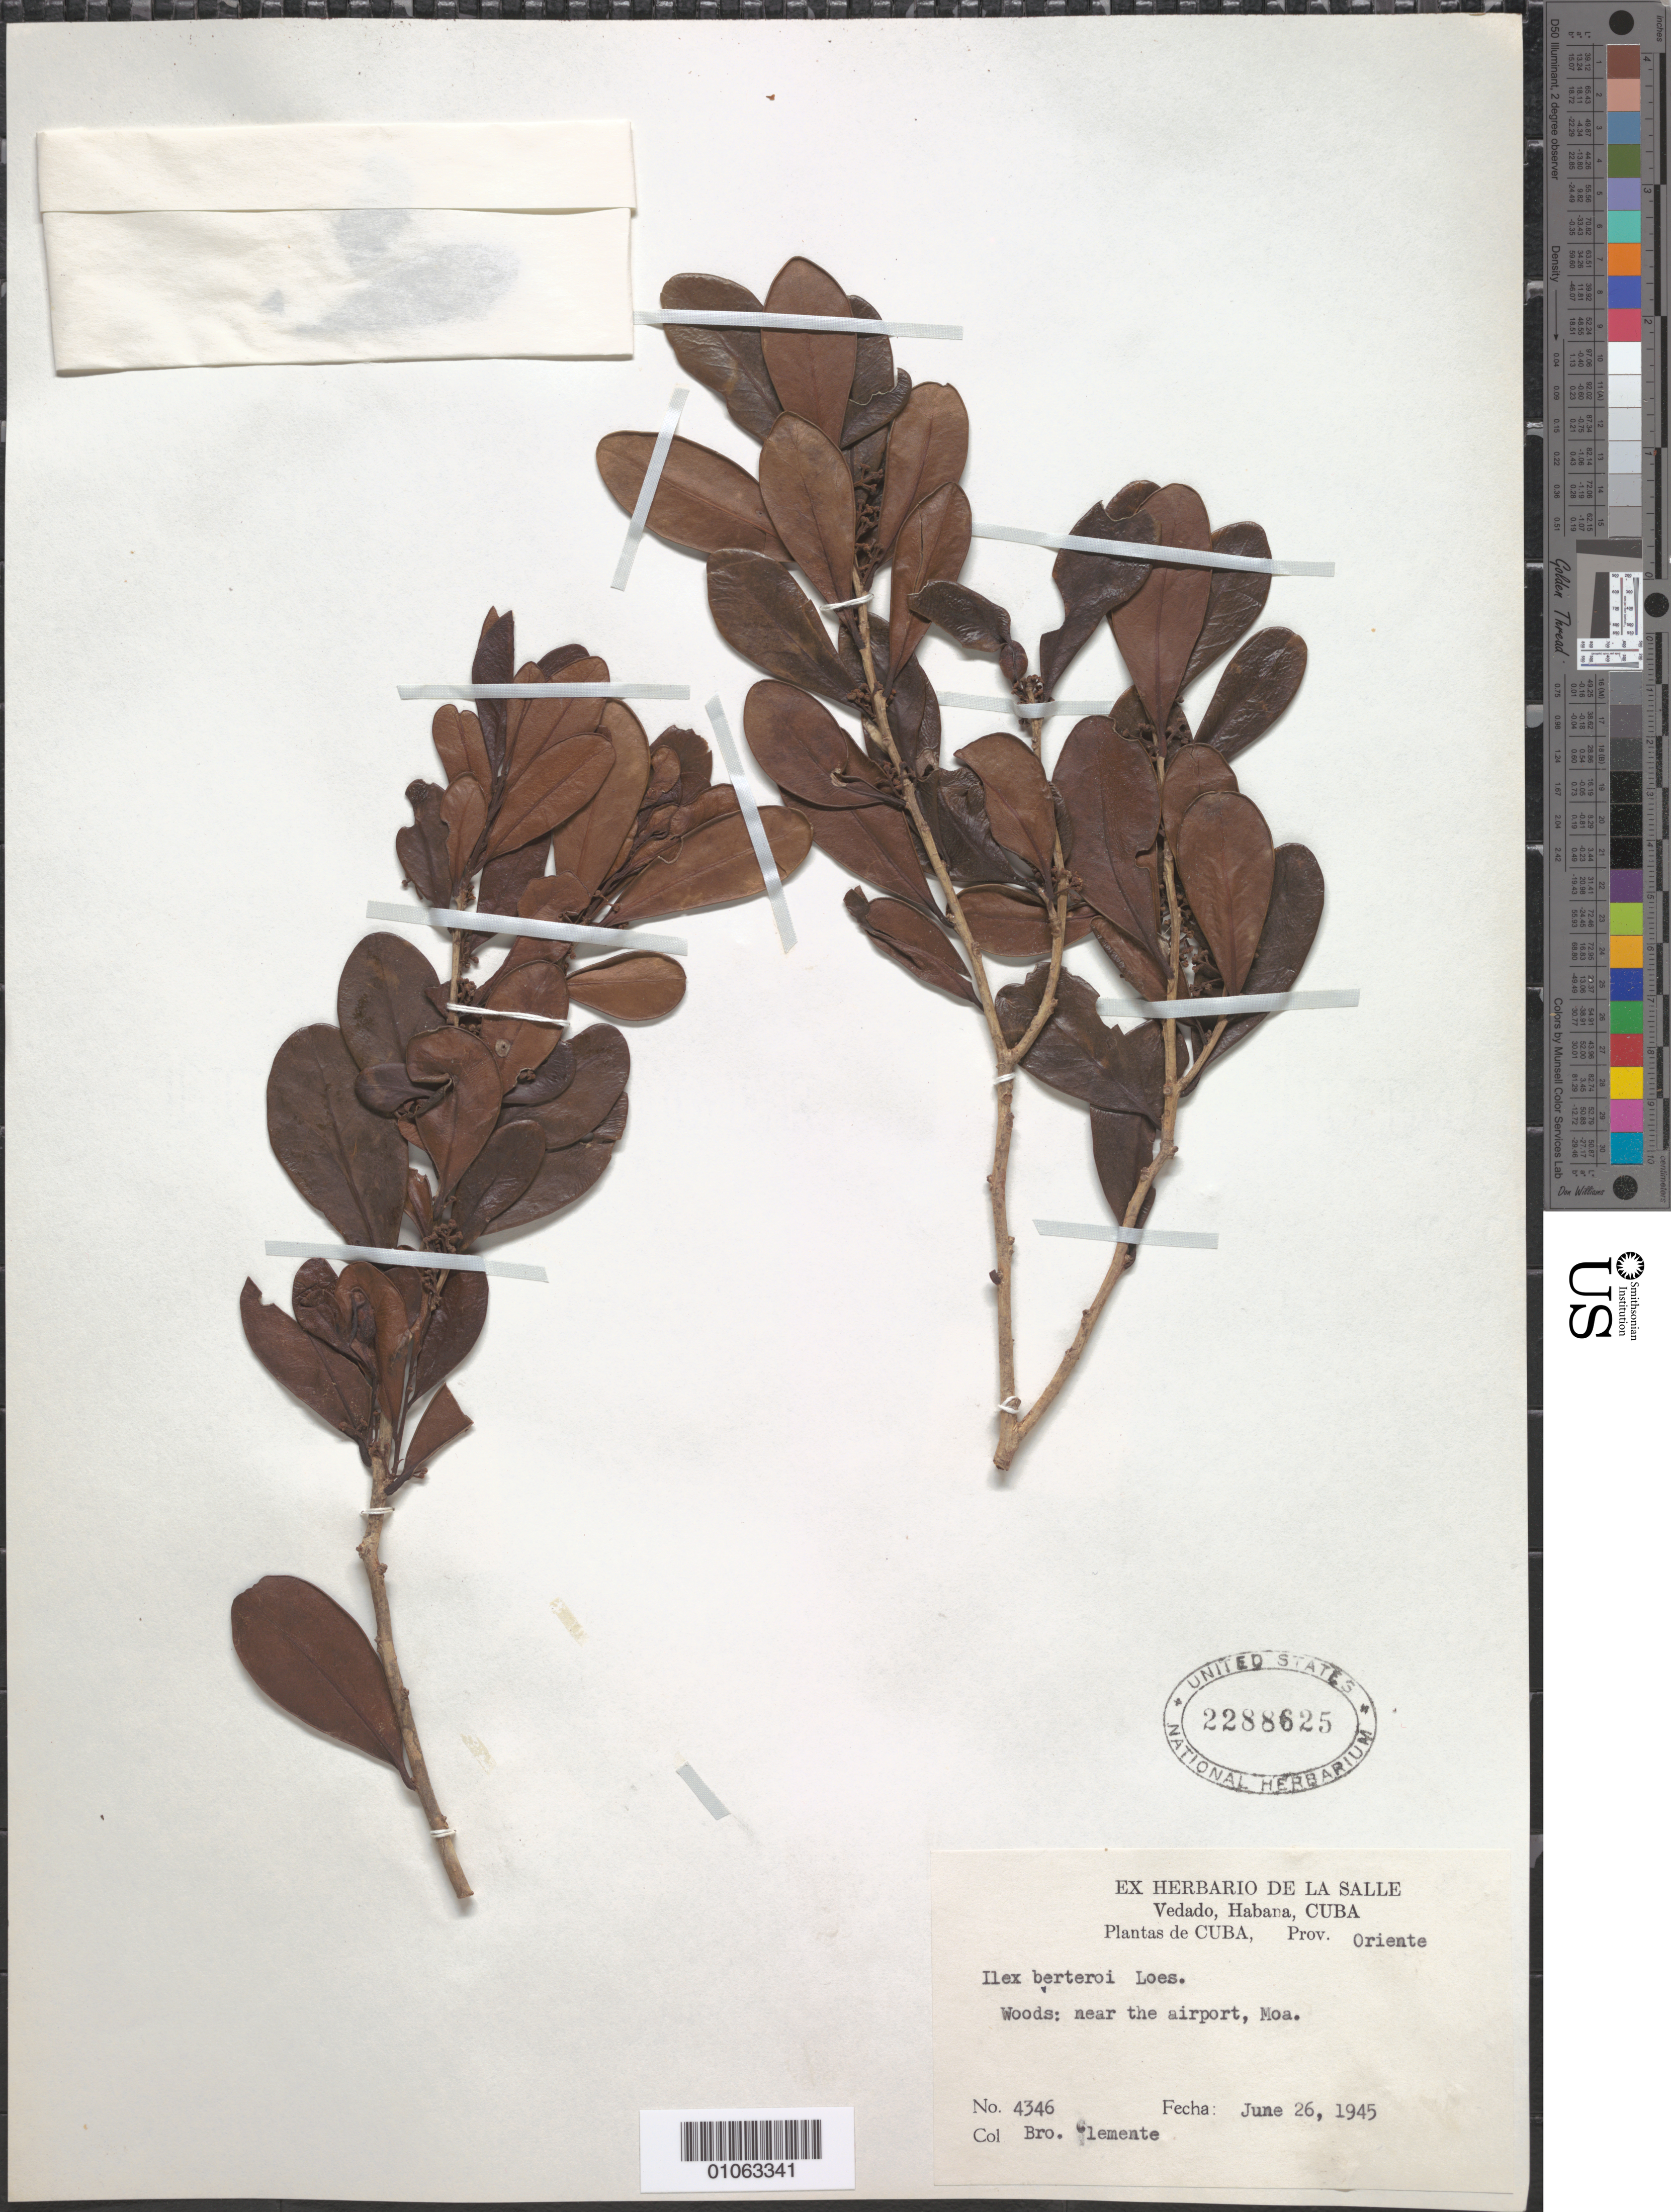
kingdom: Plantae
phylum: Tracheophyta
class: Magnoliopsida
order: Aquifoliales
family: Aquifoliaceae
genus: Ilex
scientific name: Ilex berteroi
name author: Loes.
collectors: Bro. Clemente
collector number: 4346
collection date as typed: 26 Jun 1945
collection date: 1945-06-26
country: Cuba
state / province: Holguín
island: Cuba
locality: Woods: near the airport, Moa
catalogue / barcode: US 2288625